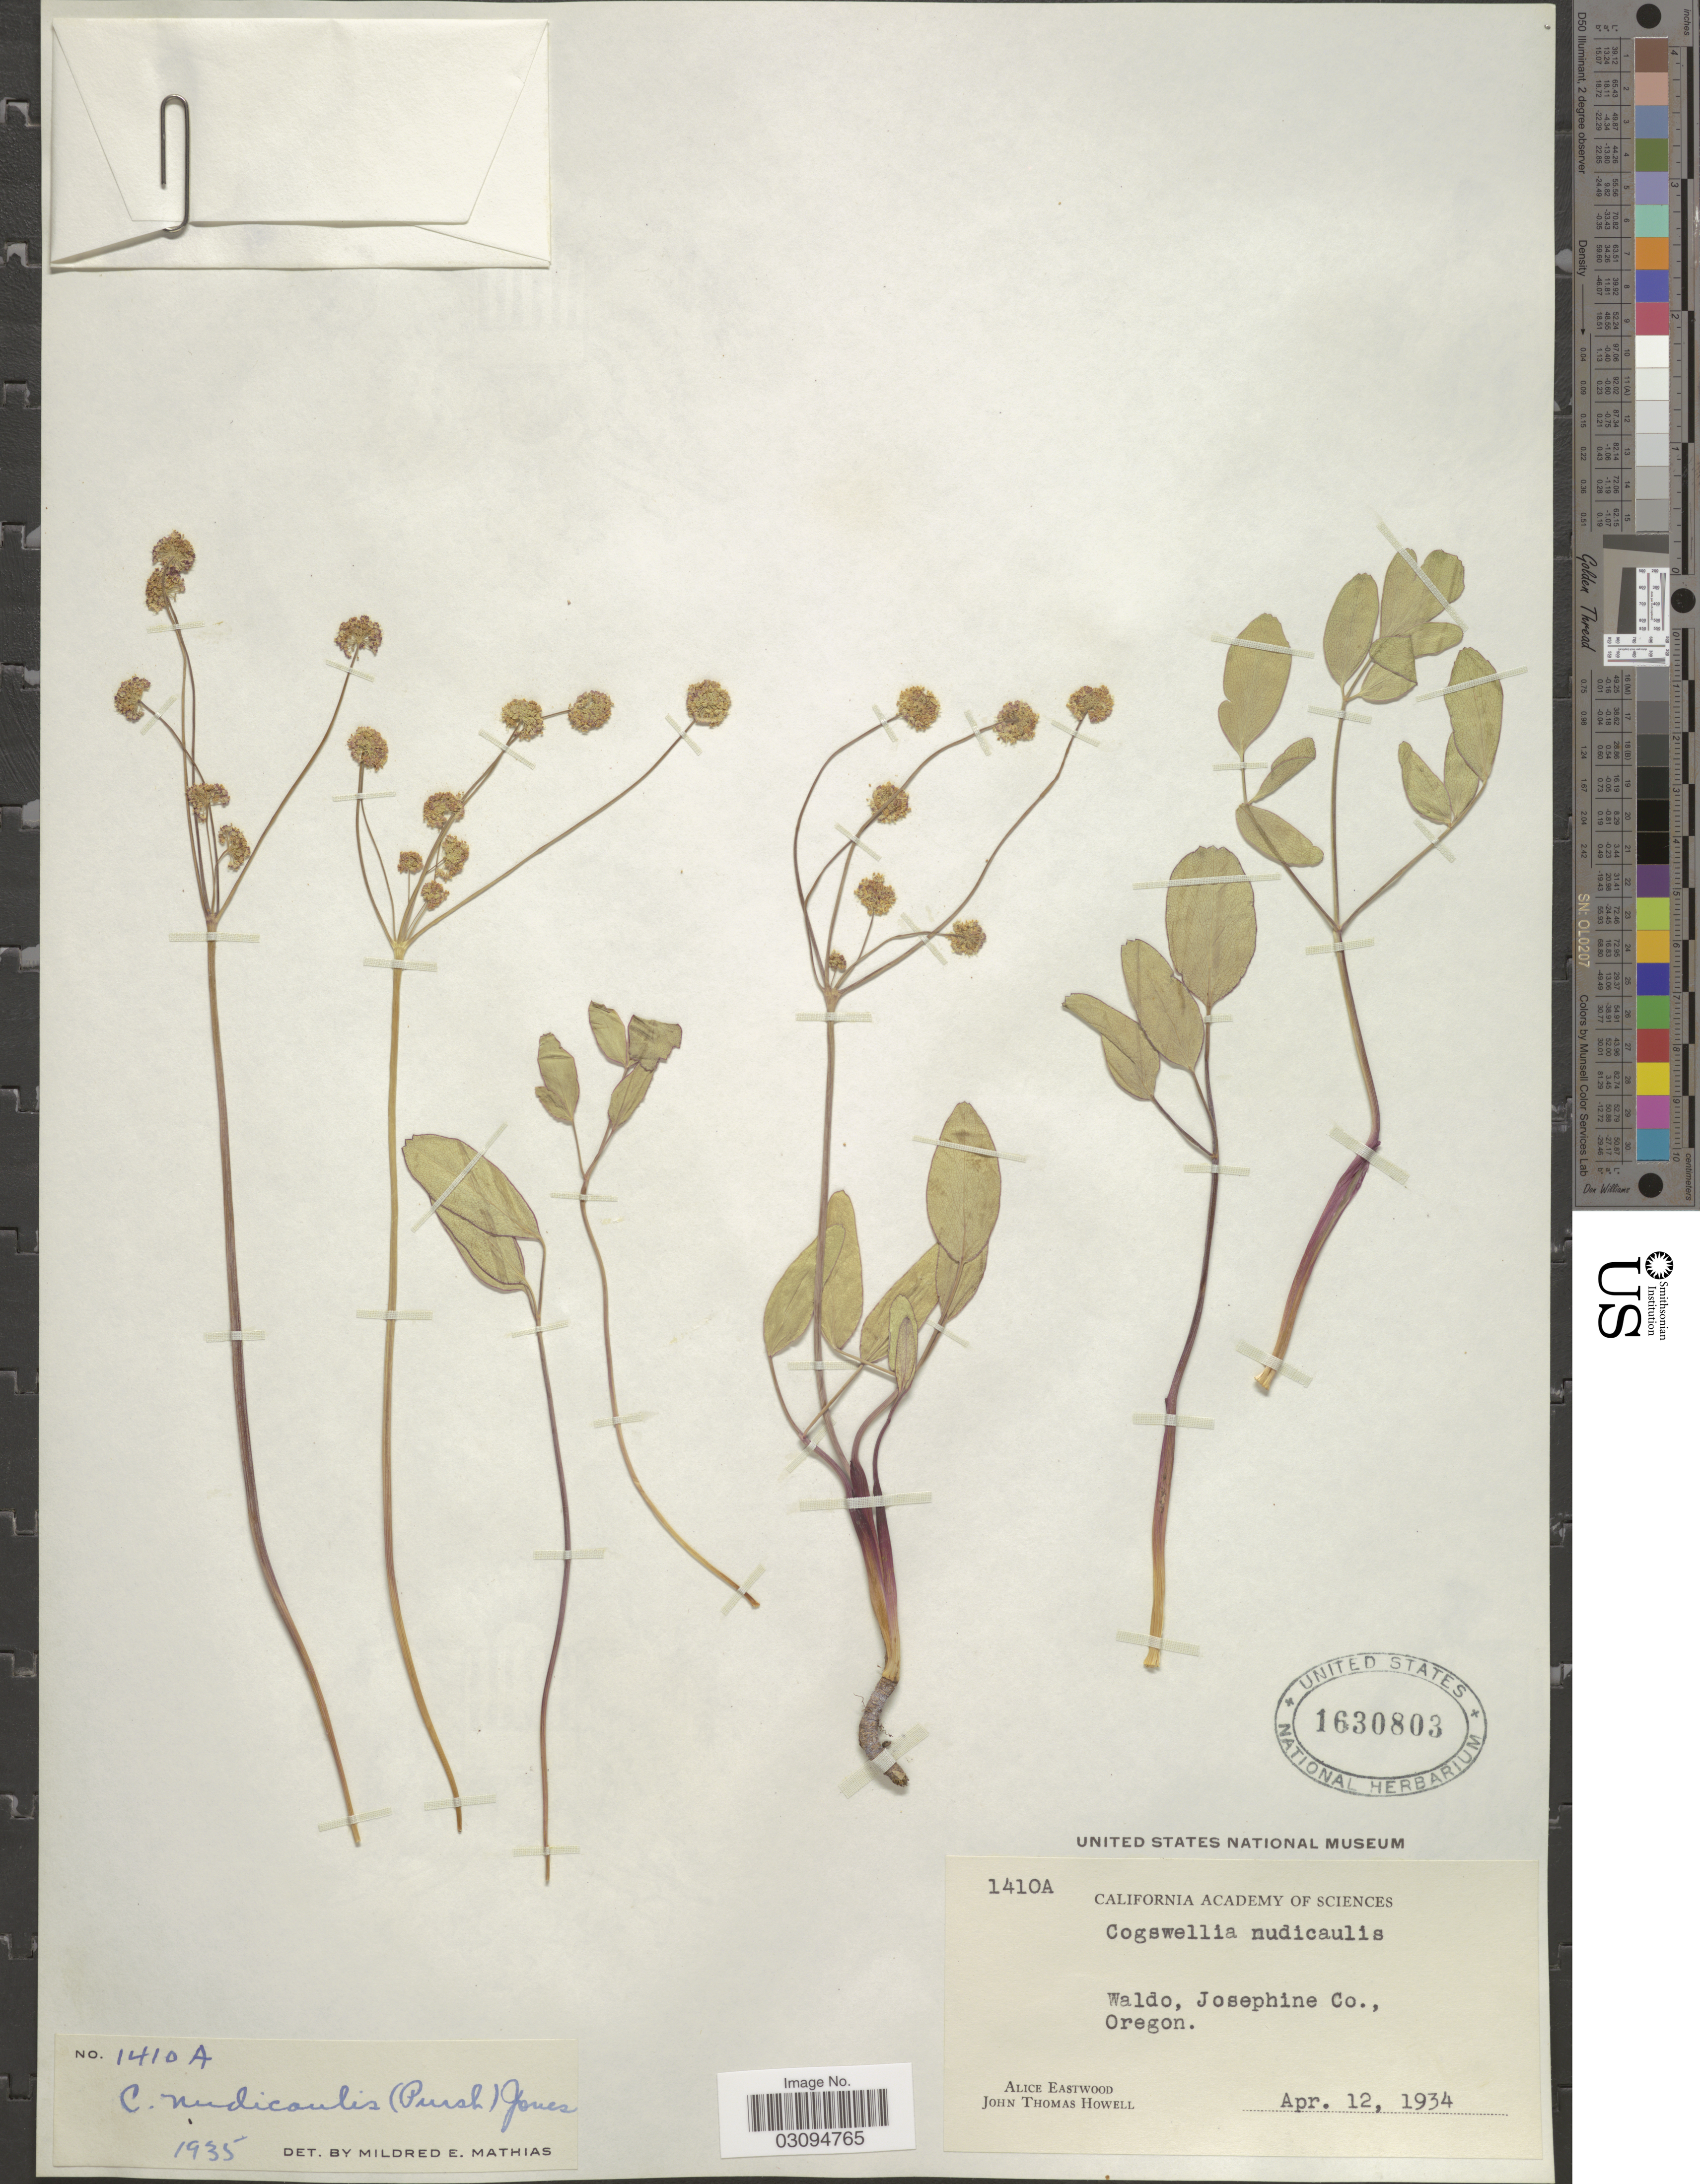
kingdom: Plantae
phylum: Tracheophyta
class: Magnoliopsida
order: Apiales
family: Apiaceae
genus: Lomatium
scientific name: Lomatium nudicaule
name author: (Pursh) J.M. Coult. & Rose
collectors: A. Eastwood & J. T. Howell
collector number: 1410A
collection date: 1934-04-12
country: United States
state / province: Oregon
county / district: Josephine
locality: Waldo, Josephine Co.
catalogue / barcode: US 1630803